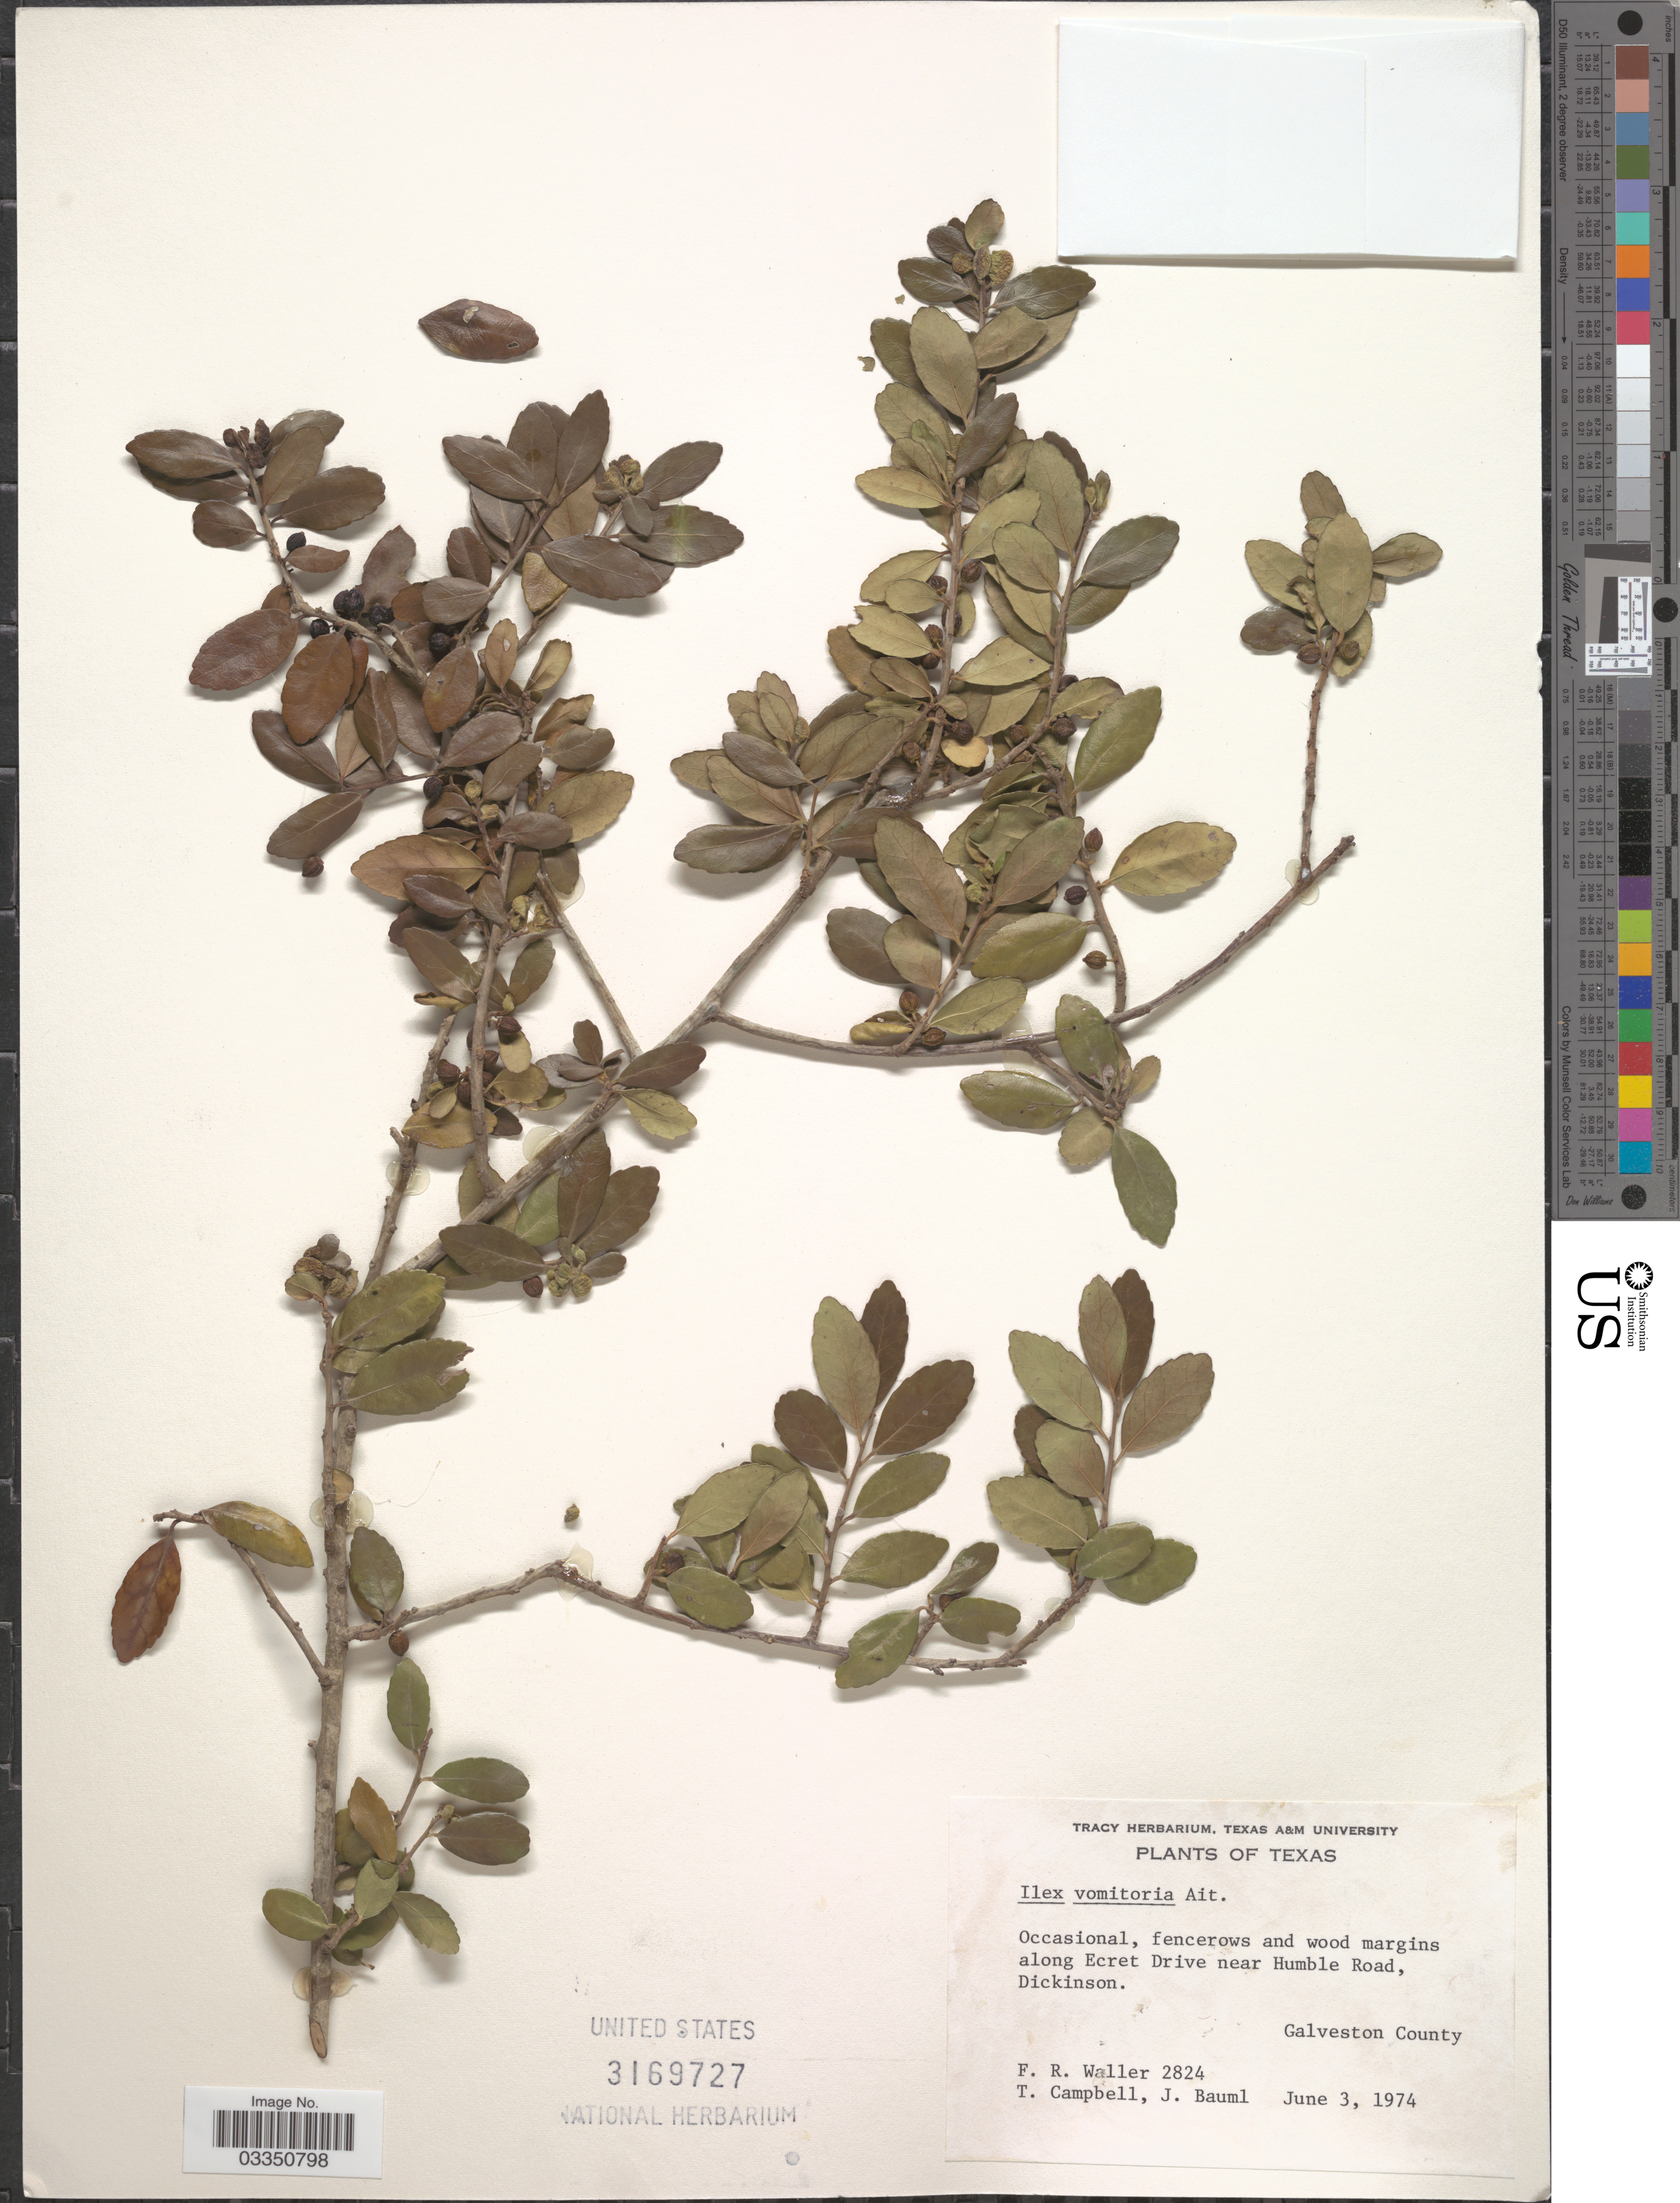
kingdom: Plantae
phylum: Tracheophyta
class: Magnoliopsida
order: Aquifoliales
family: Aquifoliaceae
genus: Ilex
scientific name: Ilex vomitoria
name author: Aiton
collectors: F. R. Waller, T. Campbell & J. Bauml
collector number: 2824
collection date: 1974-06-03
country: United States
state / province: Texas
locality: Fencerows and wood margins along Ecret Drive near Humble Road, Dickinson. Galveston County.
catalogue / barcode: US 3169727